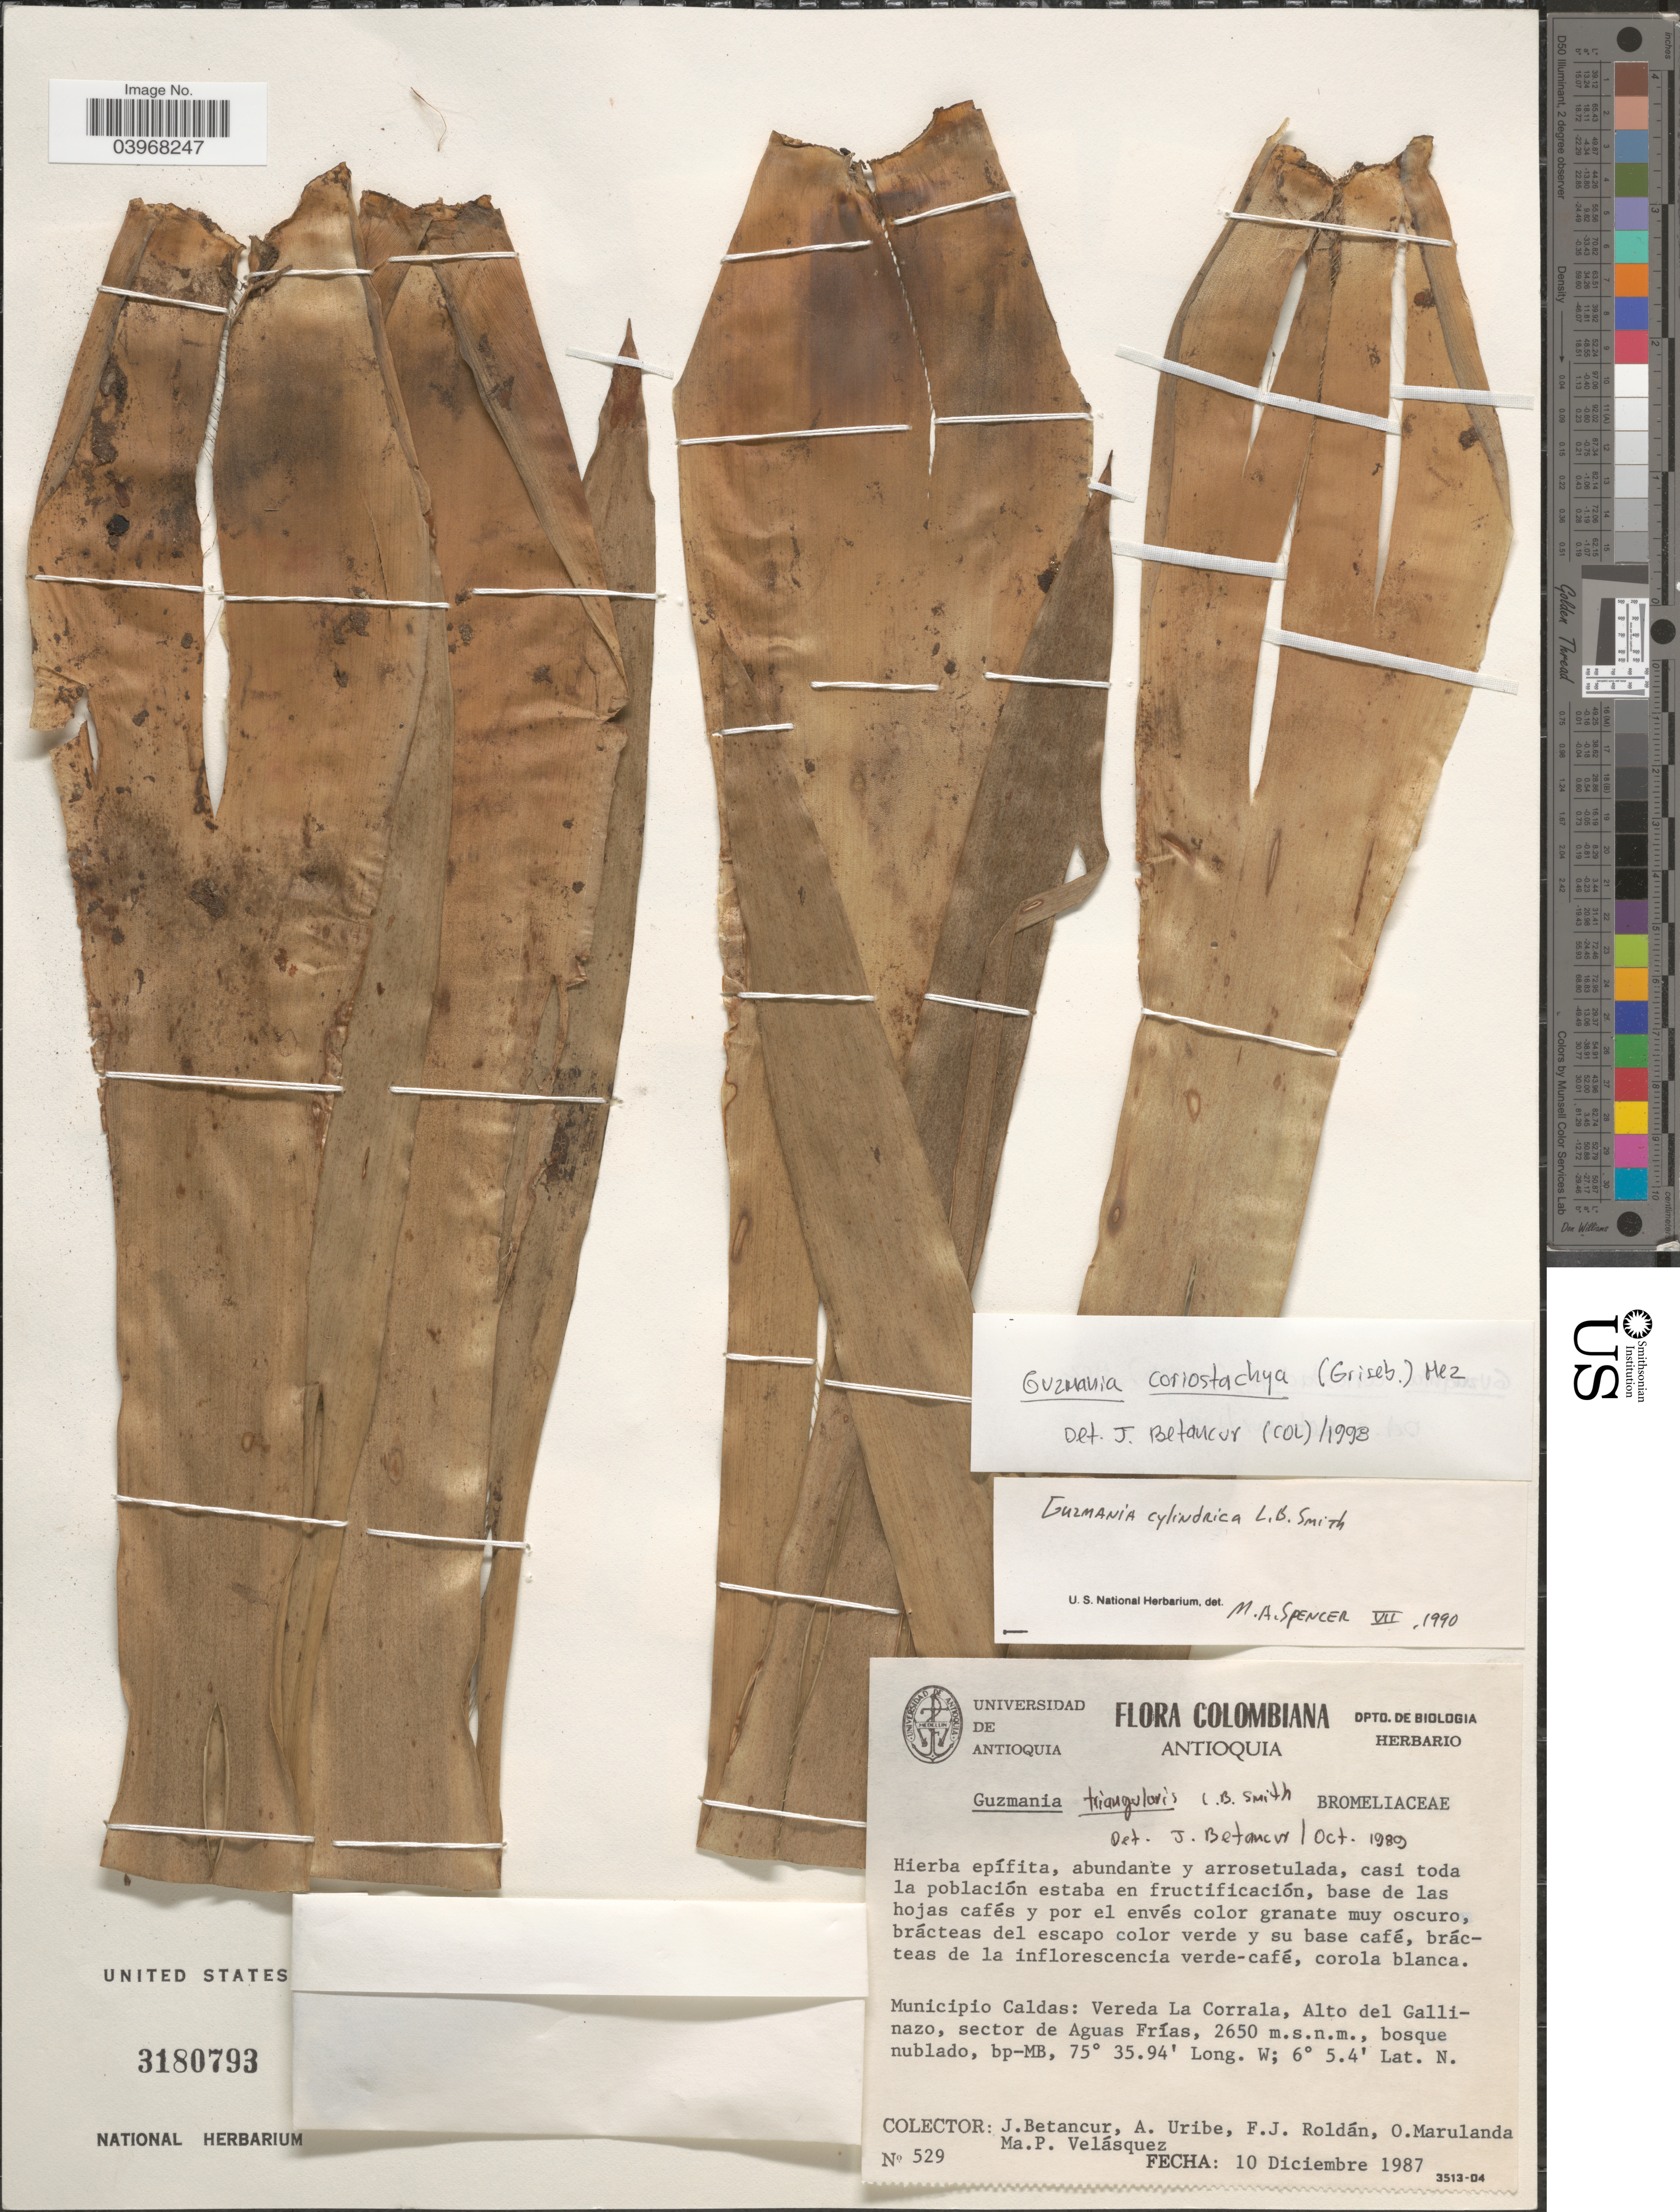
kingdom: Plantae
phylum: Tracheophyta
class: Liliopsida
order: Poales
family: Bromeliaceae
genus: Guzmania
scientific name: Guzmania coriostachya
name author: (Griseb.) Mez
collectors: J. Betancur, A. Uribe, F. J. Roldán, O. Marulanda & M. P. Velásquez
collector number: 529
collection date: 1987-12-10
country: Colombia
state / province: Antioquia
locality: Municipio Caldas: Vereda La Corrala, Alto del Gallinazo, sector de Aguas Frías.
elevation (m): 2650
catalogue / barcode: US 3180793